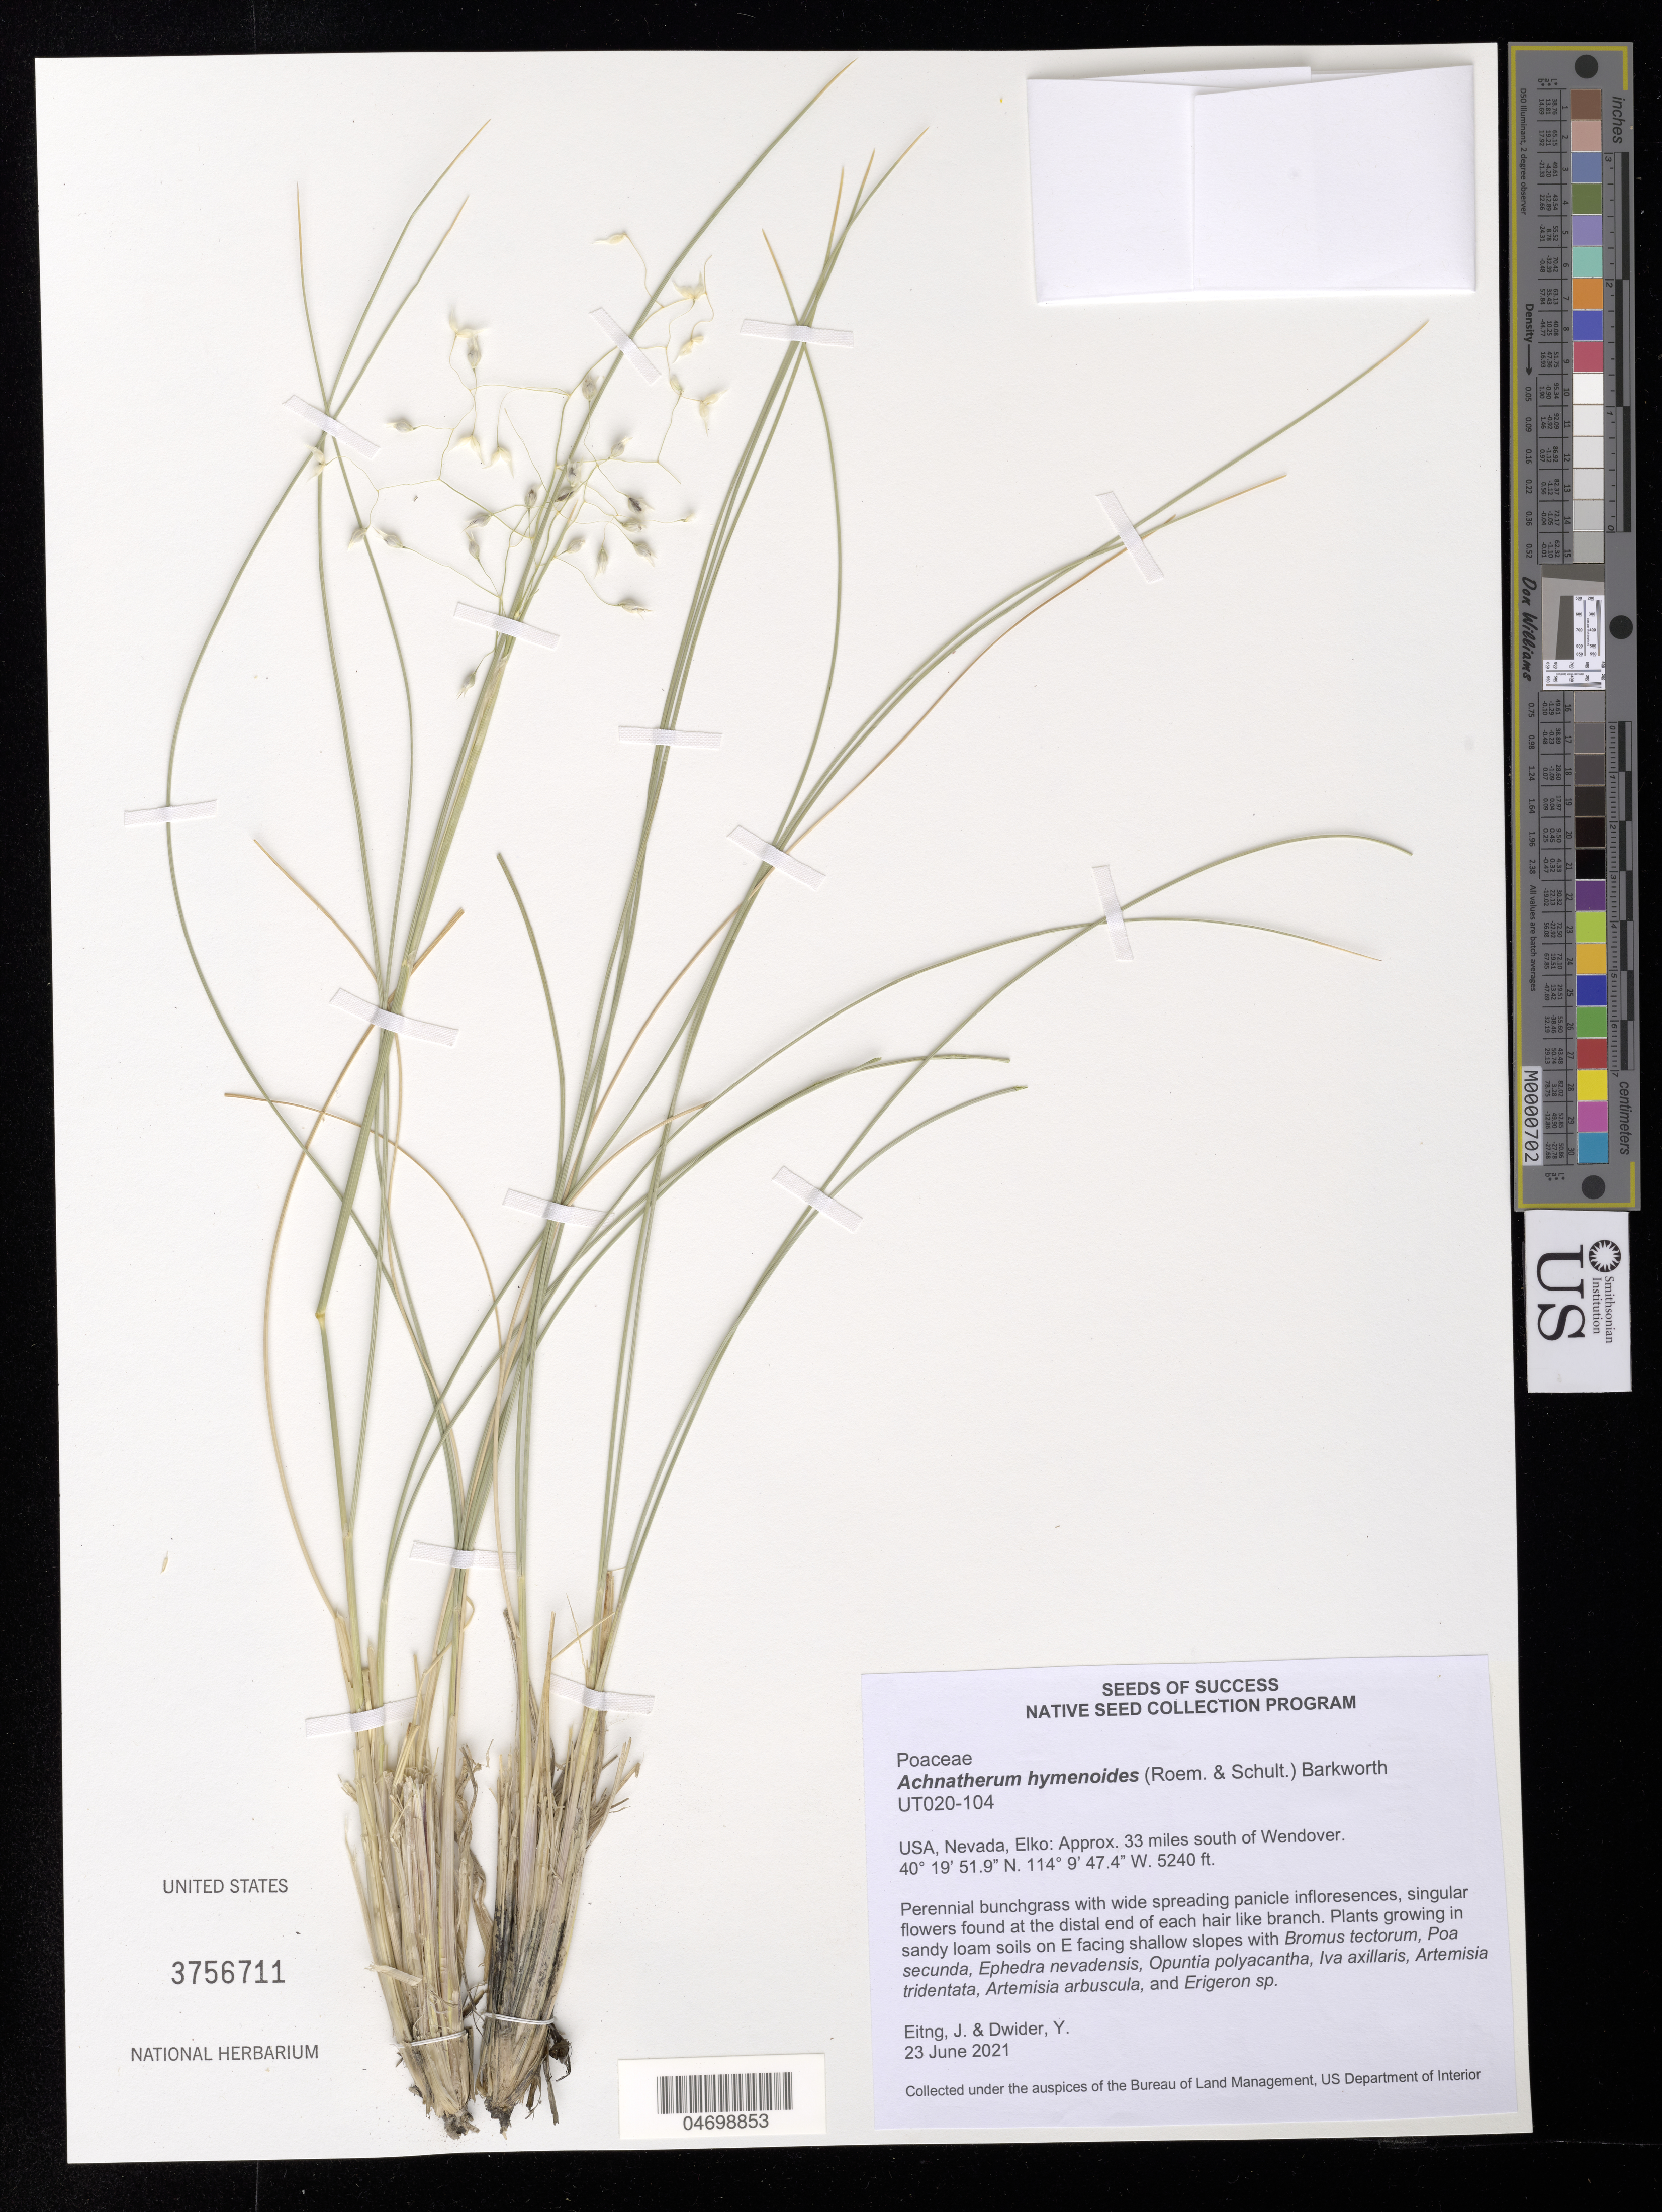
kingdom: Plantae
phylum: Tracheophyta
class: Liliopsida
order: Poales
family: Poaceae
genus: Achnatherum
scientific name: Achnatherum hymenoides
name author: (Roem. & Schult.) Barkworth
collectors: J. Eiting & Y. Dwider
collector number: UT020-104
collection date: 2021-06-23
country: United States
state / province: Nevada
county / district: Elko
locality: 33 mi. S of Wendover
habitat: Loam soils. With Bromus tectorum, Poa secunda, Erigeron sp., etc.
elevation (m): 1597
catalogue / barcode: US 3756711